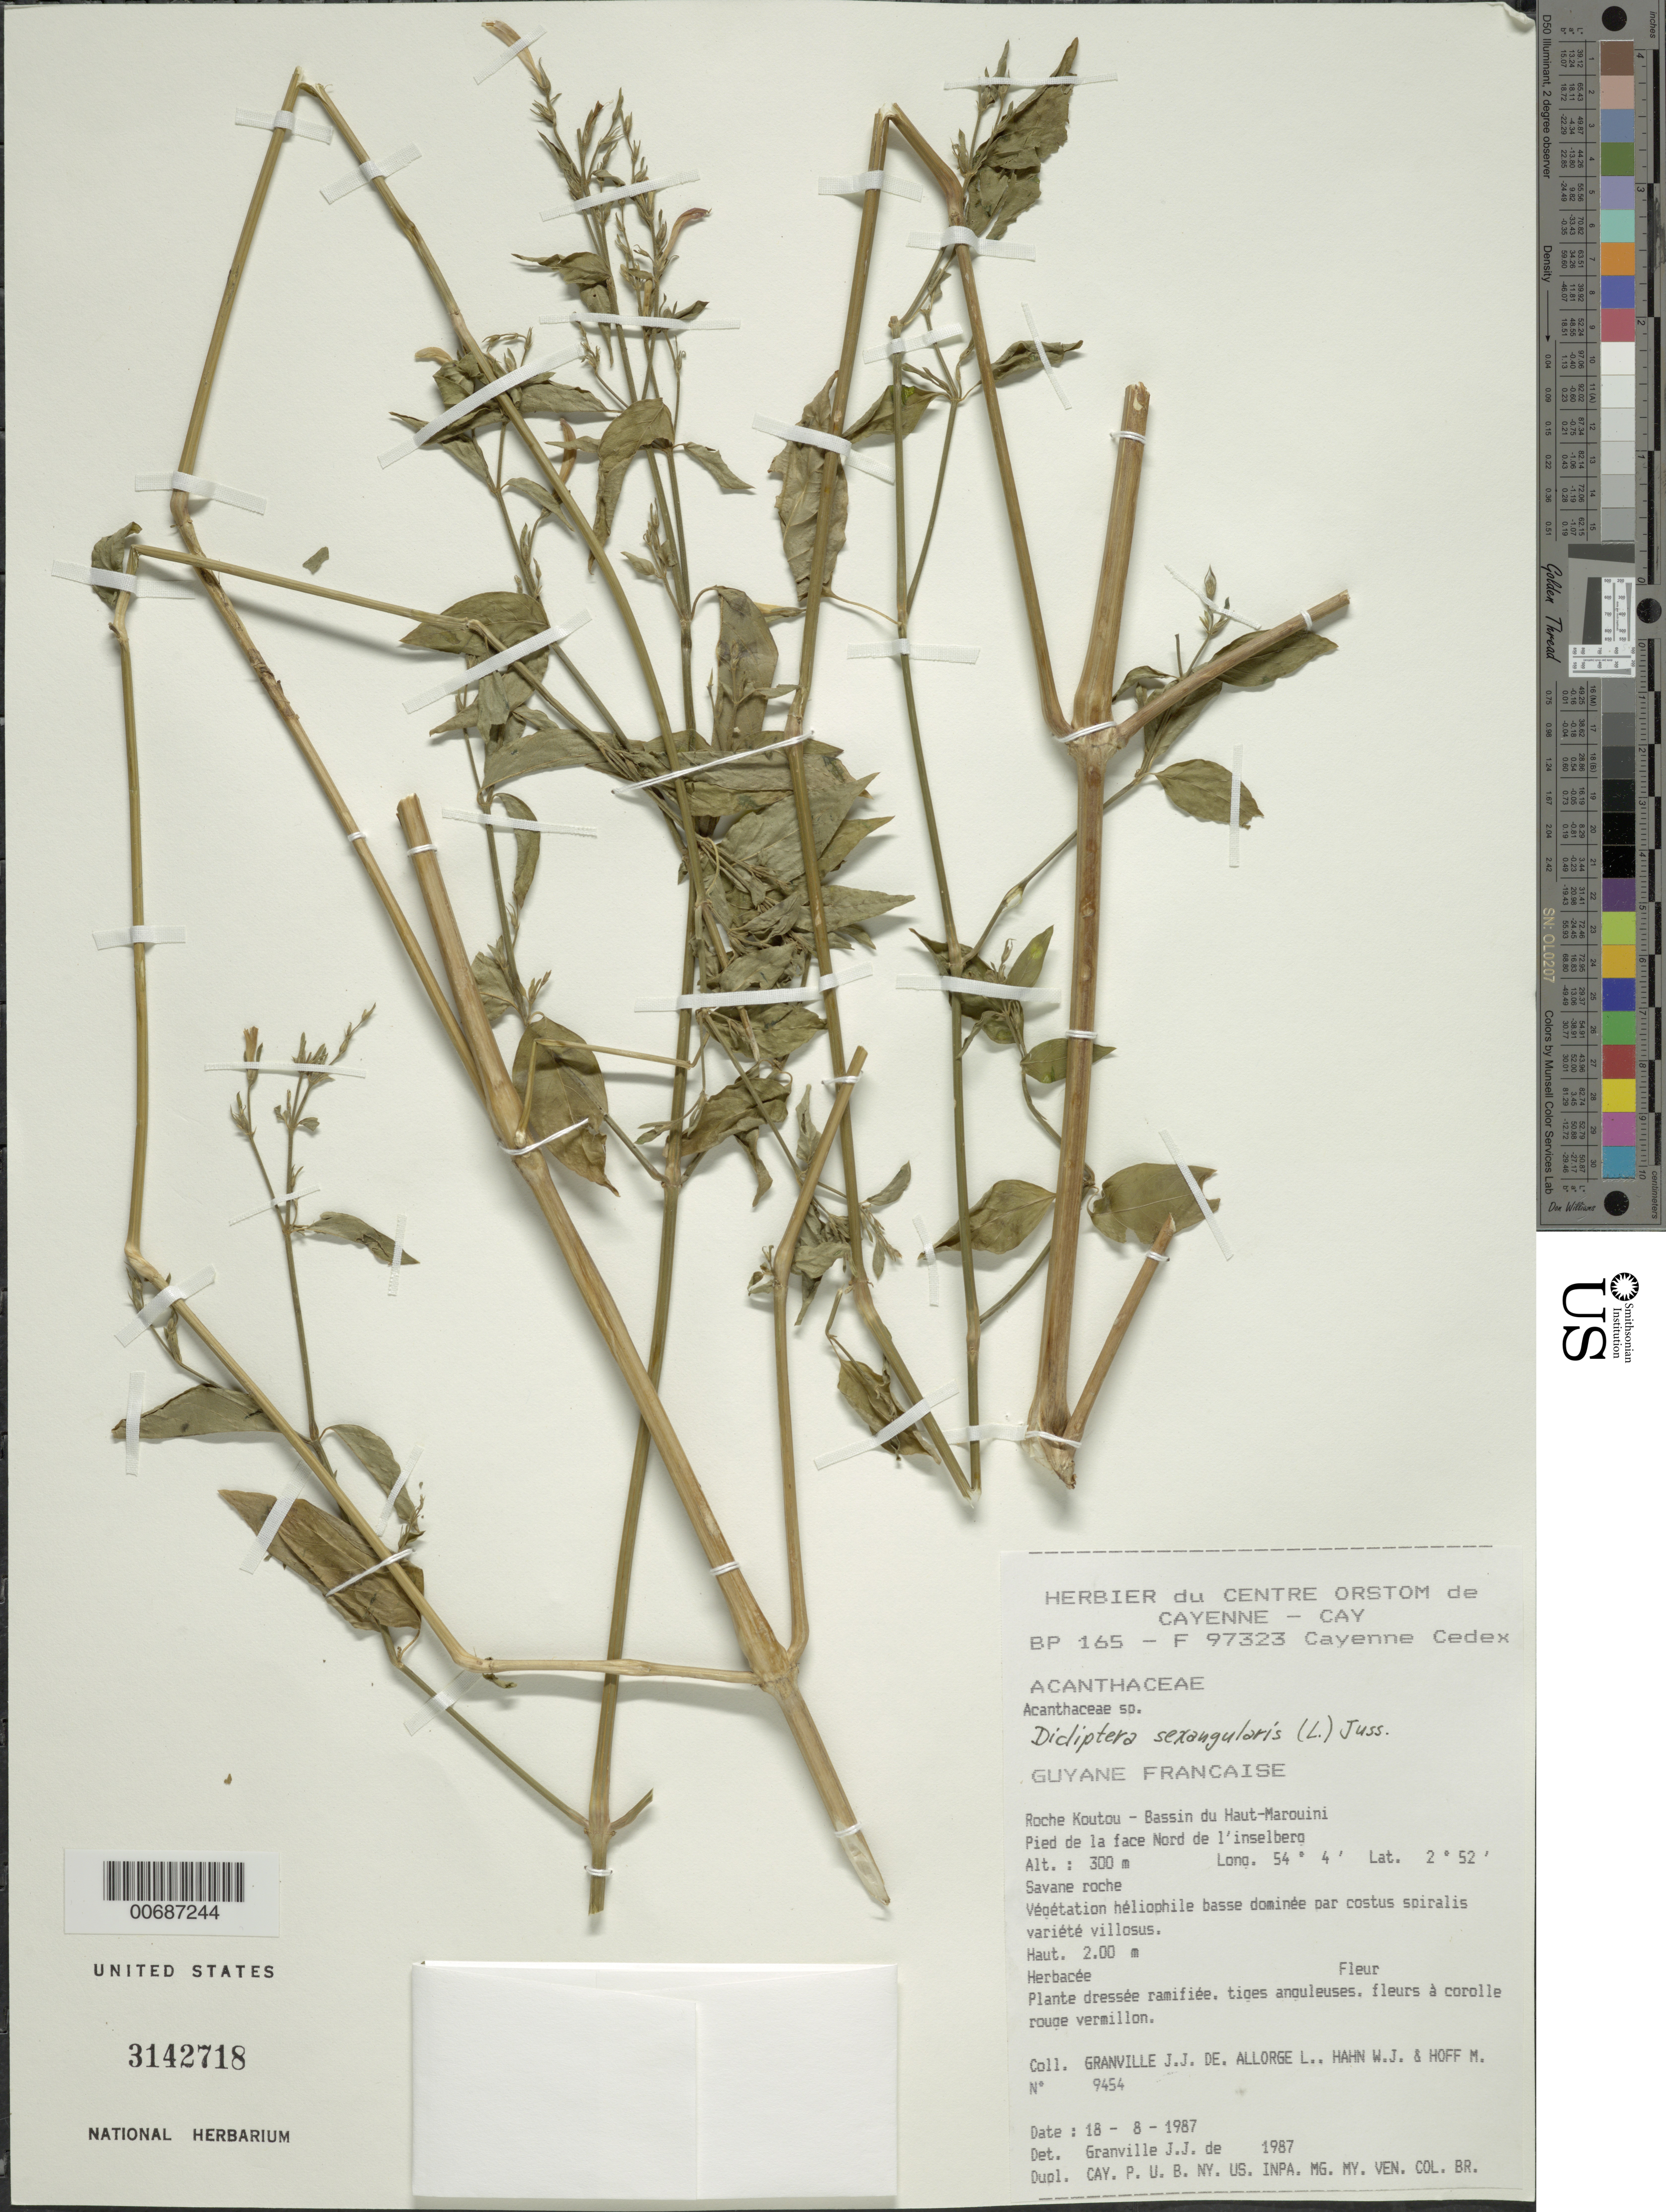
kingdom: Plantae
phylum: Tracheophyta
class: Magnoliopsida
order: Lamiales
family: Acanthaceae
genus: Dicliptera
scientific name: Dicliptera sexangularis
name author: (L.) Juss.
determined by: Granville, J. J. de, (CAY), Institut de Recherche pour le Developpement (IRD) (FRENCH GUIANA)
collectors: J.-J. de Granville, L. Allorge, W. J. Hahn & M. Hoff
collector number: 9454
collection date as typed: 18-Aug-87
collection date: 1987-08-18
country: French Guiana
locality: Roche Koutou, Bassin du Haut-Marouini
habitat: Savane roche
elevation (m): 300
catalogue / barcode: US 3142718